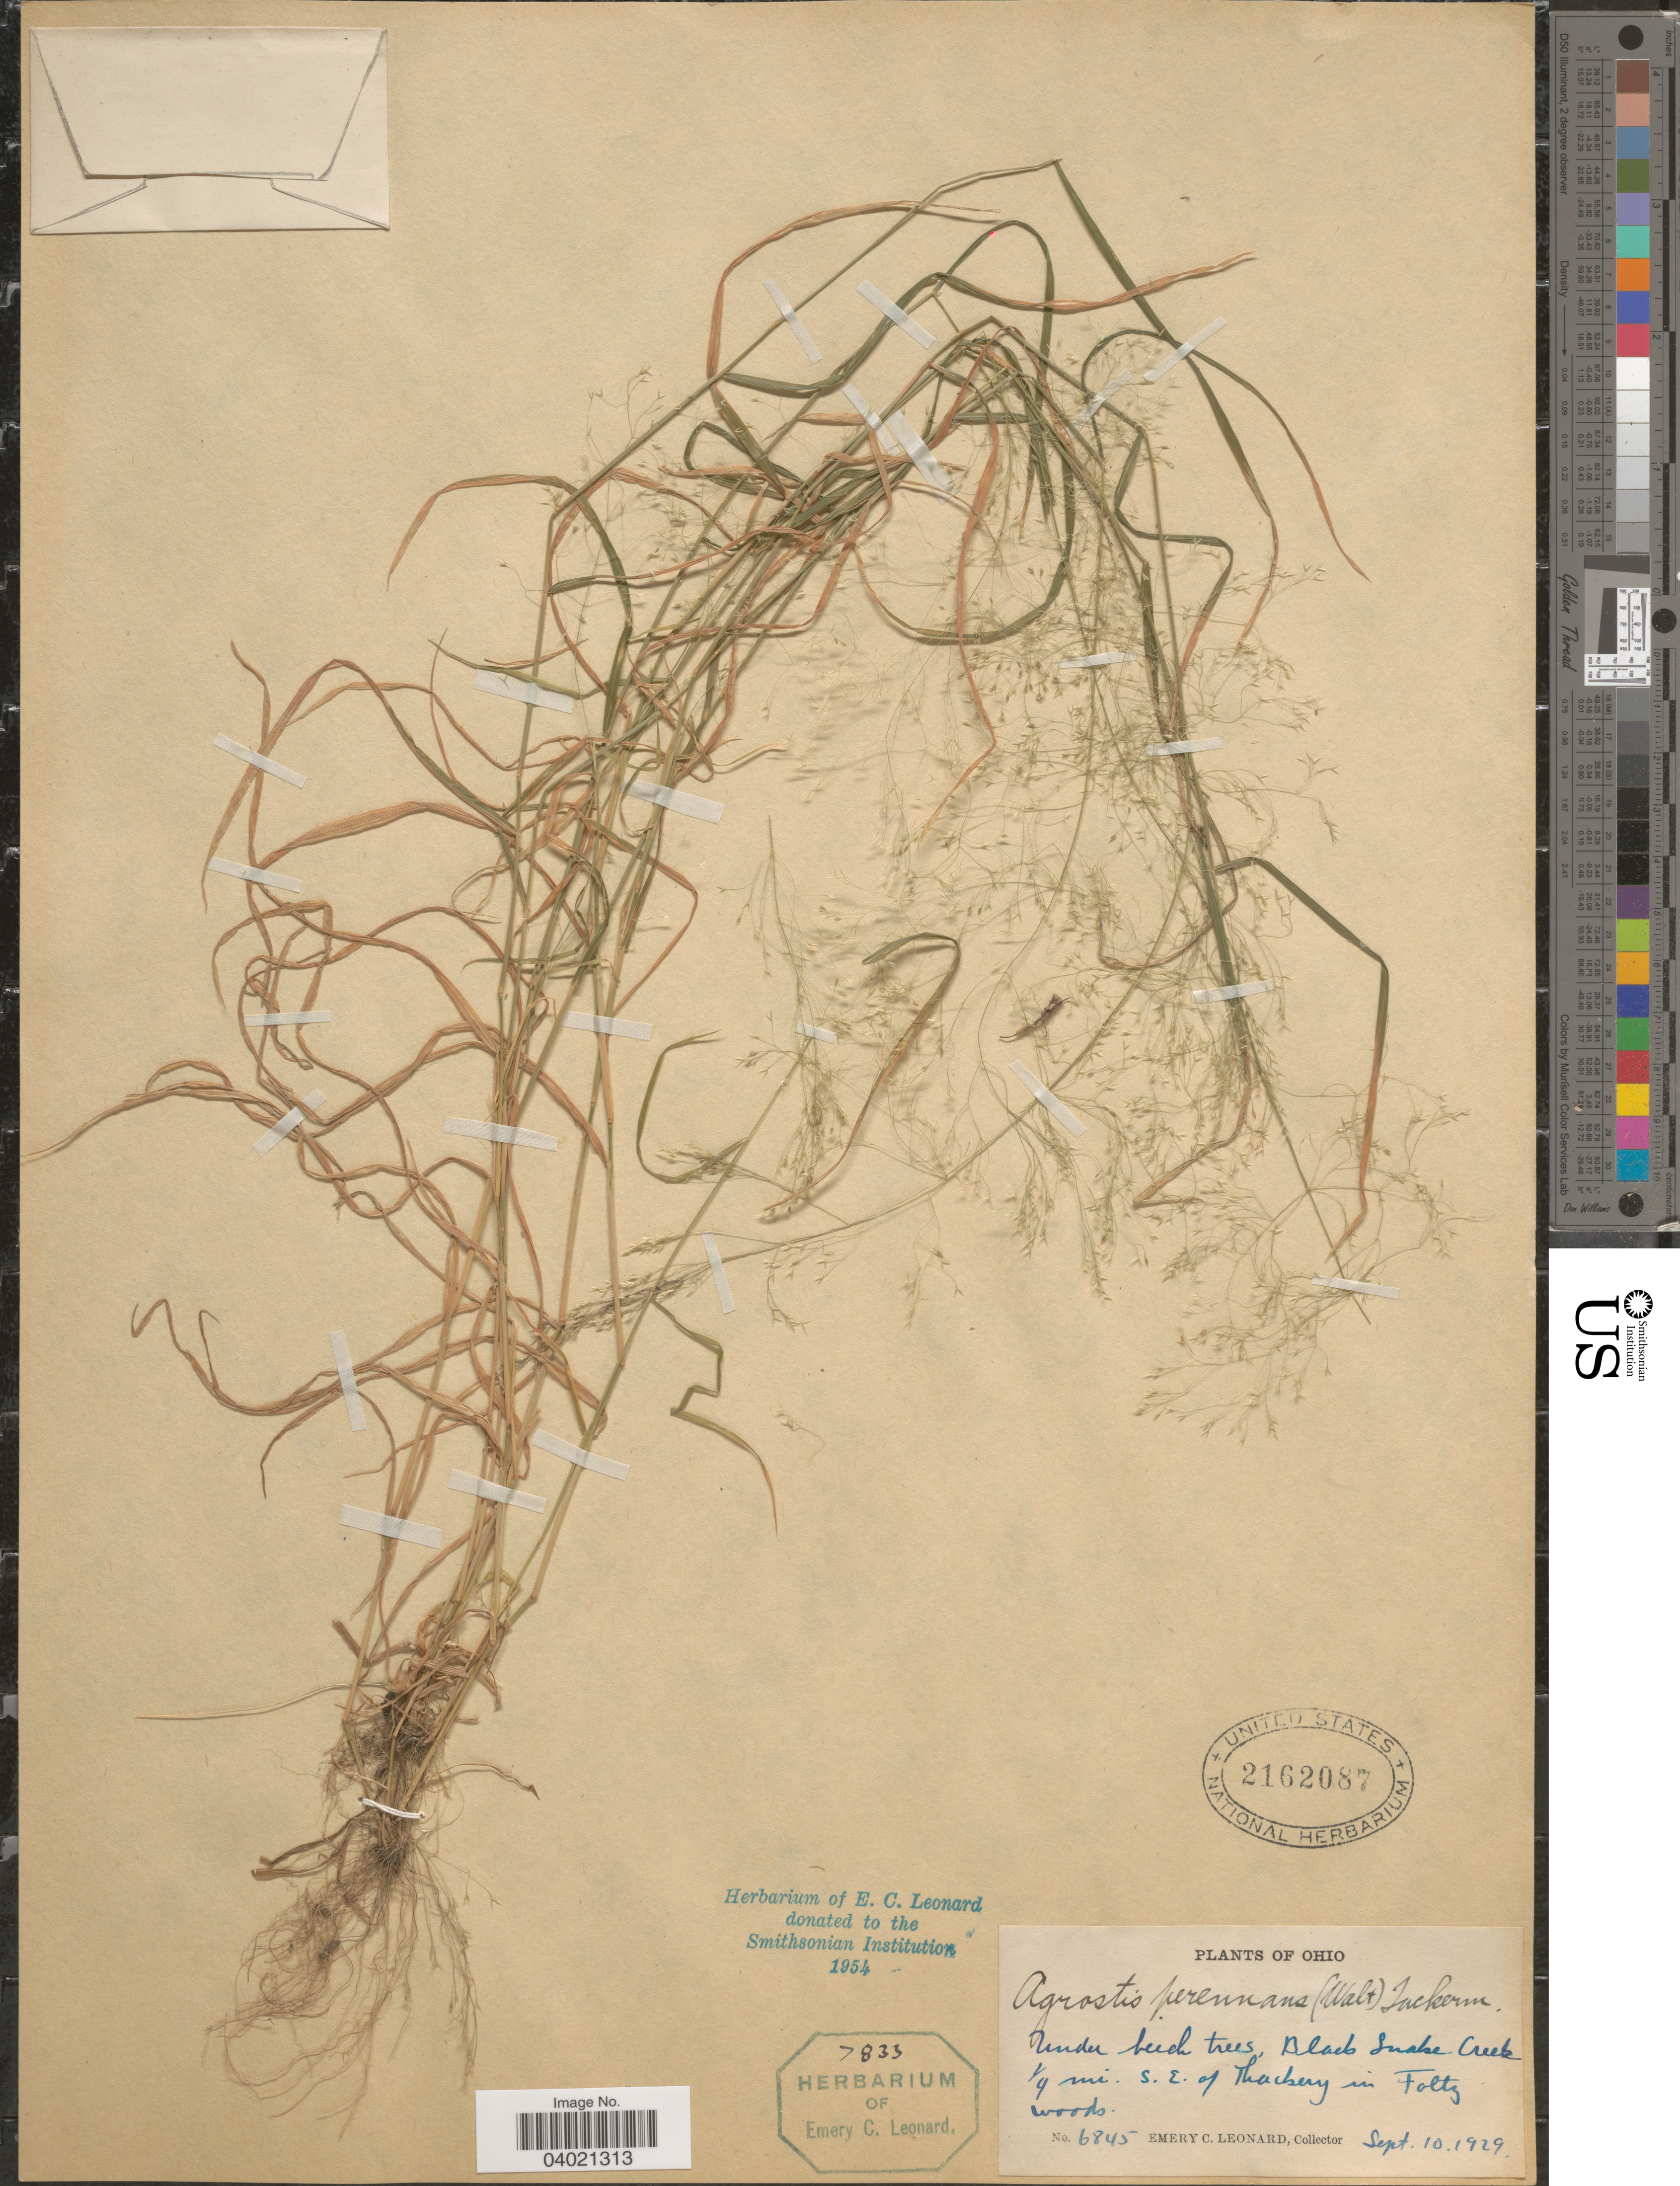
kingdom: Plantae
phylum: Tracheophyta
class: Liliopsida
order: Poales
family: Poaceae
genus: Agrostis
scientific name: Agrostis perennans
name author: (Walter) Tuck.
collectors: E. C. Leonard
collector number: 6845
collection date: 1929-09-10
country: United States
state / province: Ohio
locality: Black Snake Creek ¼ mi. S. E. of Thackery in Foltz woods.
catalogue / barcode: US 2162087